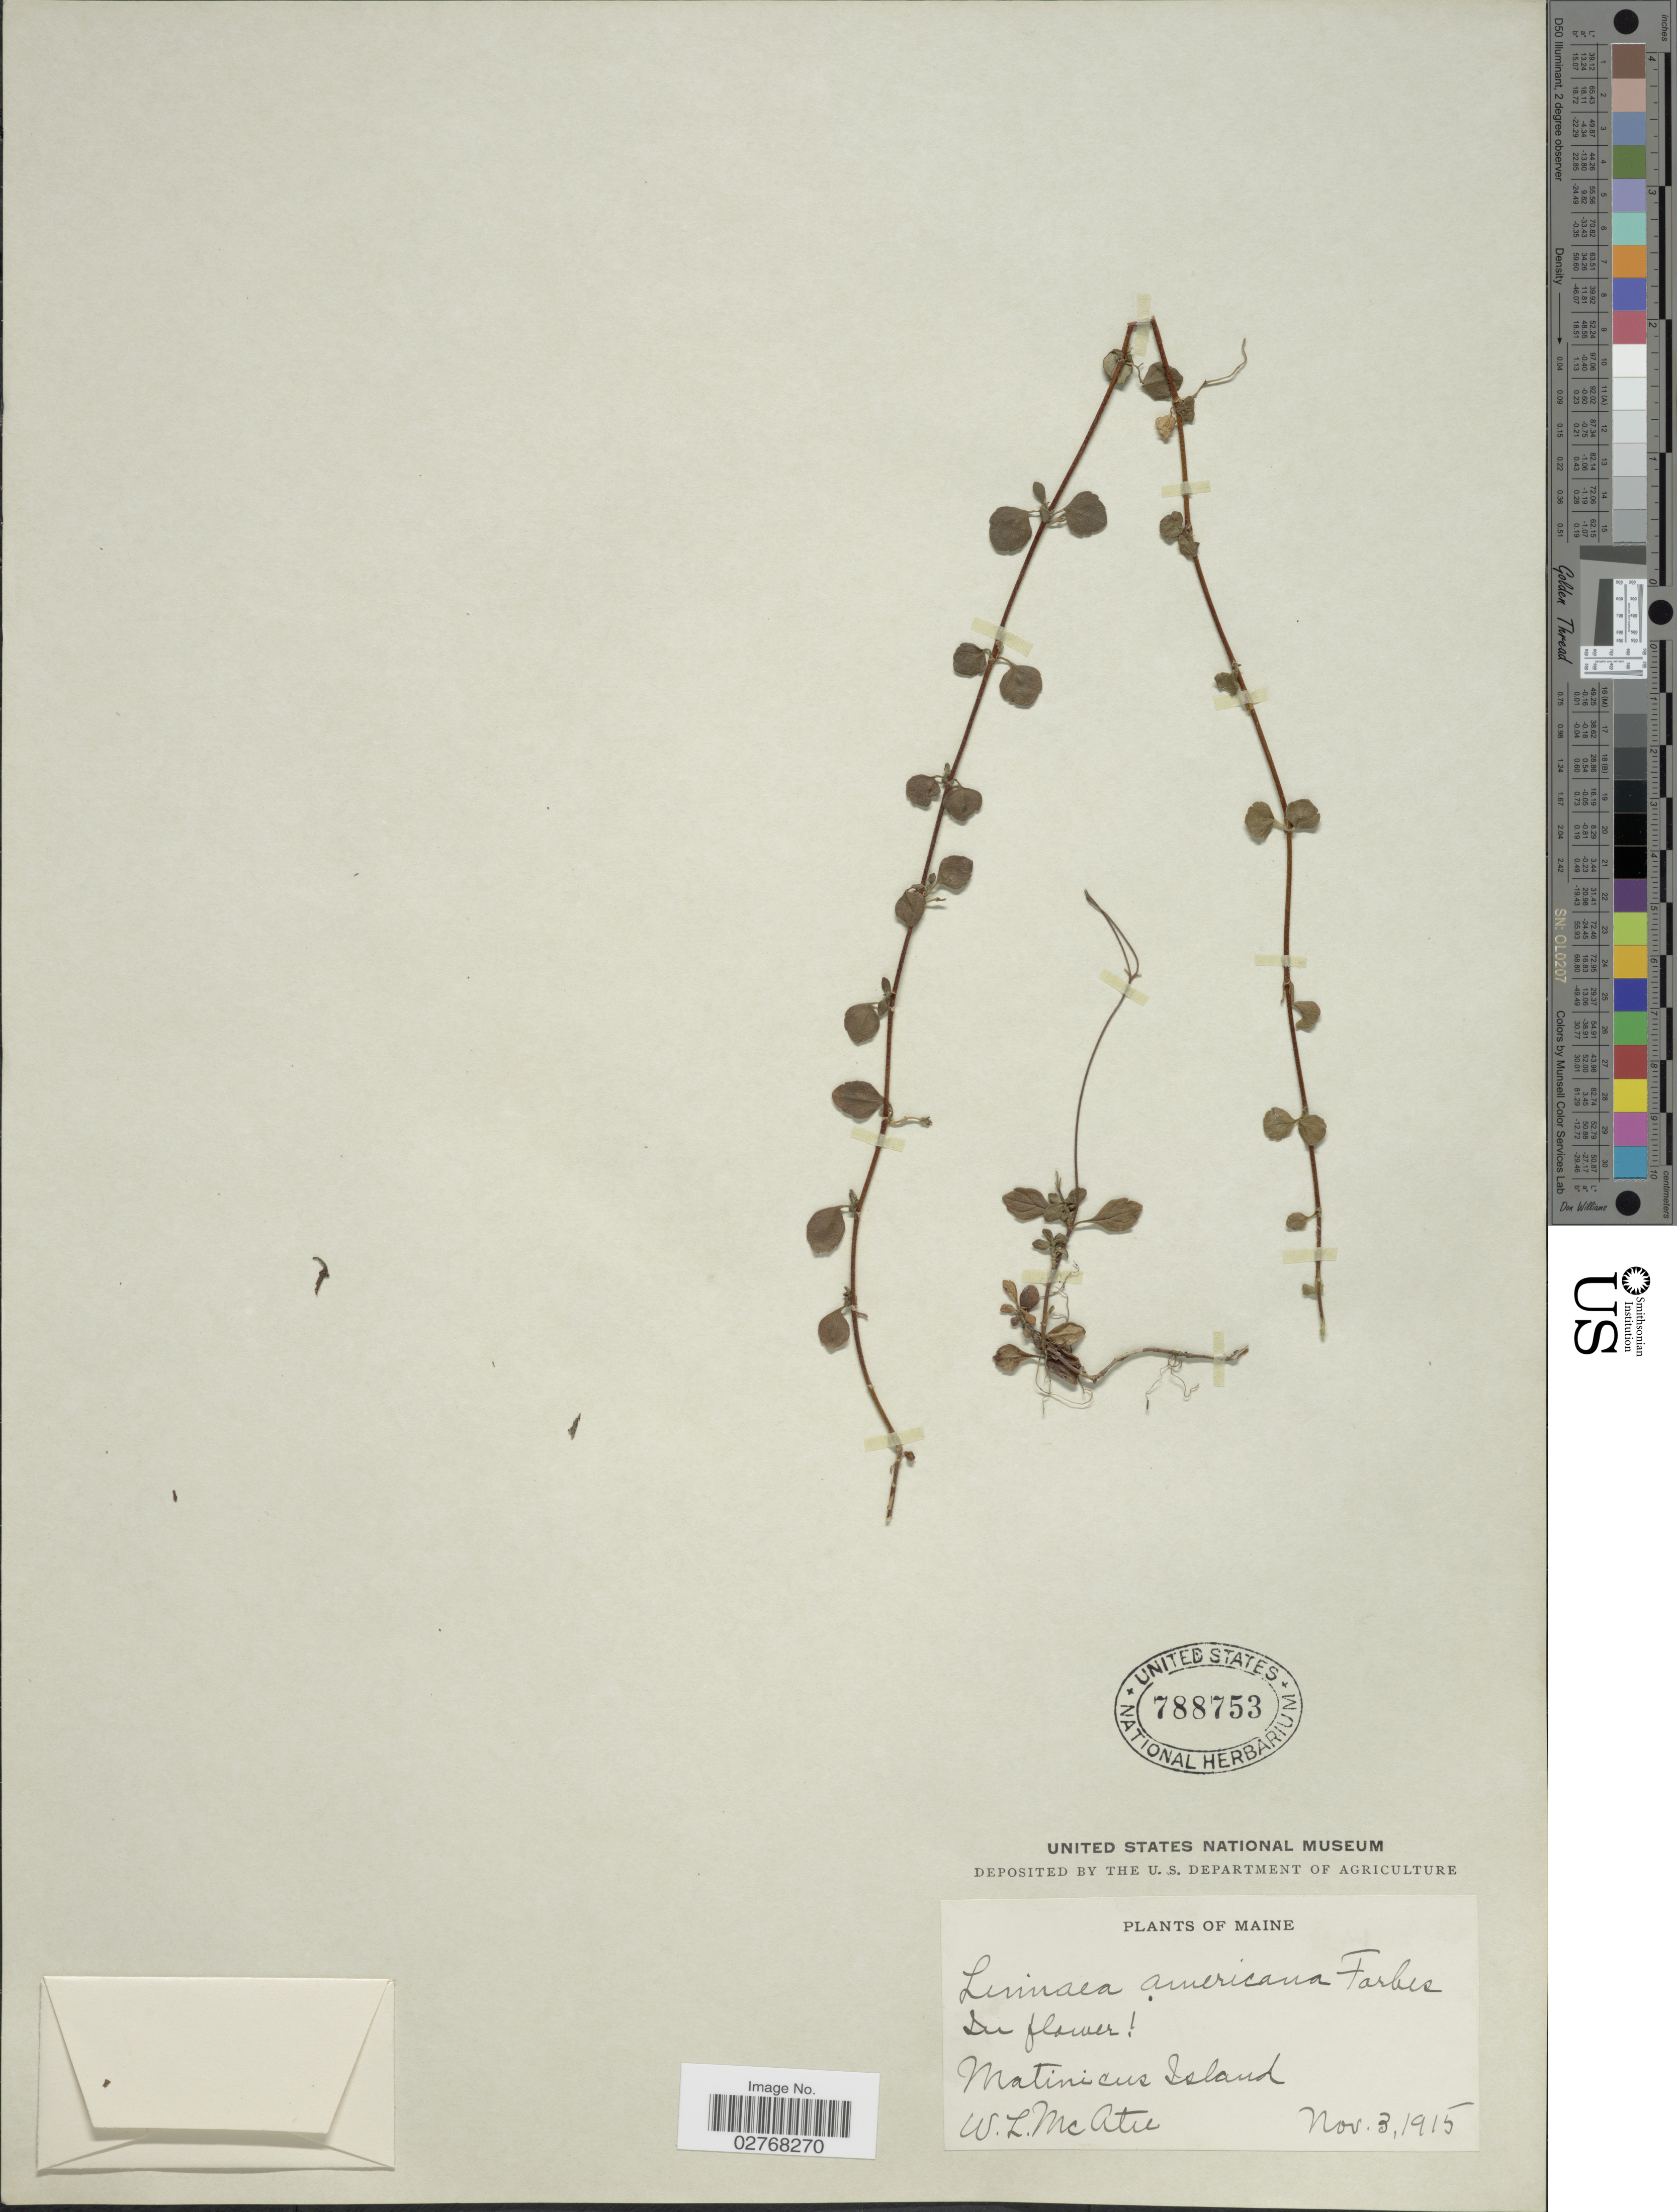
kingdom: Plantae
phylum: Tracheophyta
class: Magnoliopsida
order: Dipsacales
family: Caprifoliaceae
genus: Linnaea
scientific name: Linnaea borealis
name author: L.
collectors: W. McAtee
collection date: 1915-11-03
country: United States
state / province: Maine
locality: Matinicus Island.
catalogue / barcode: US 788753